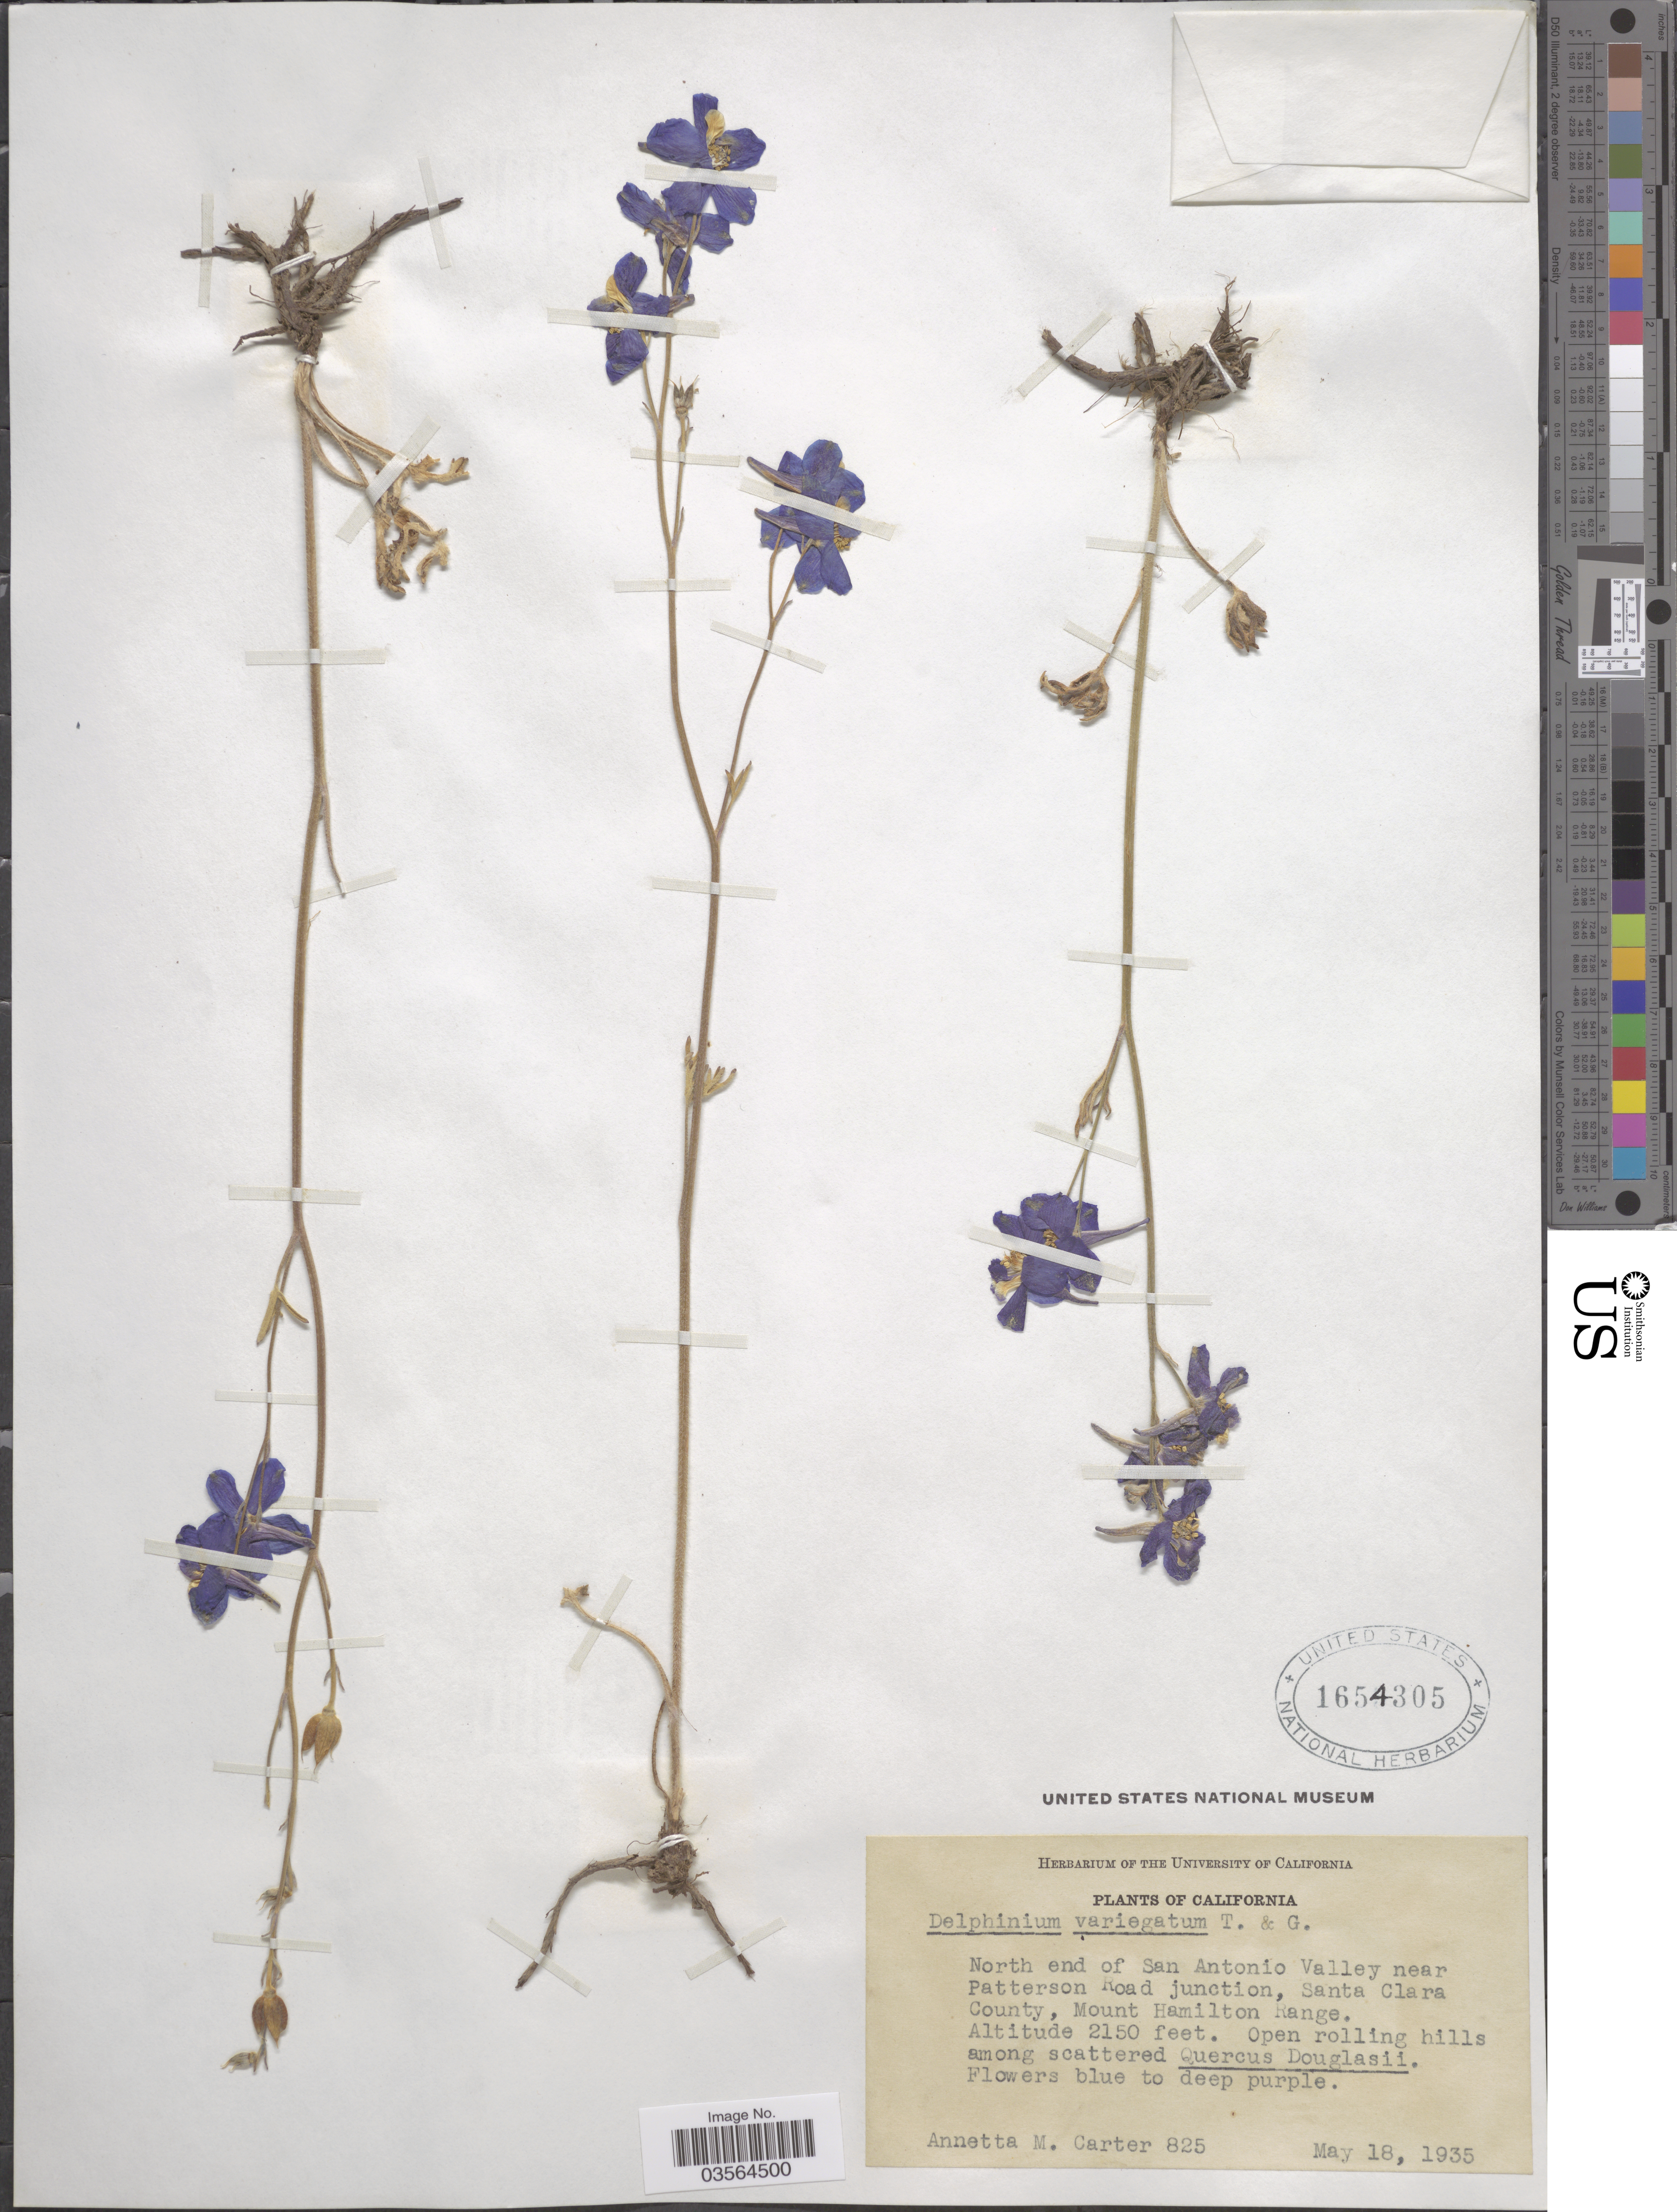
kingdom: Plantae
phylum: Tracheophyta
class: Magnoliopsida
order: Ranunculales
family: Ranunculaceae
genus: Delphinium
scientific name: Delphinium variegatum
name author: Torr. & A. Gray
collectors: A. M. Carter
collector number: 825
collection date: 1935-05-18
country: United States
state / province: California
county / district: Santa Clara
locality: North end of San Antonio Valley near Patterson Road junction, Santa Clara County, Mount Hamilton Range.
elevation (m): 655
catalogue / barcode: US 1654305